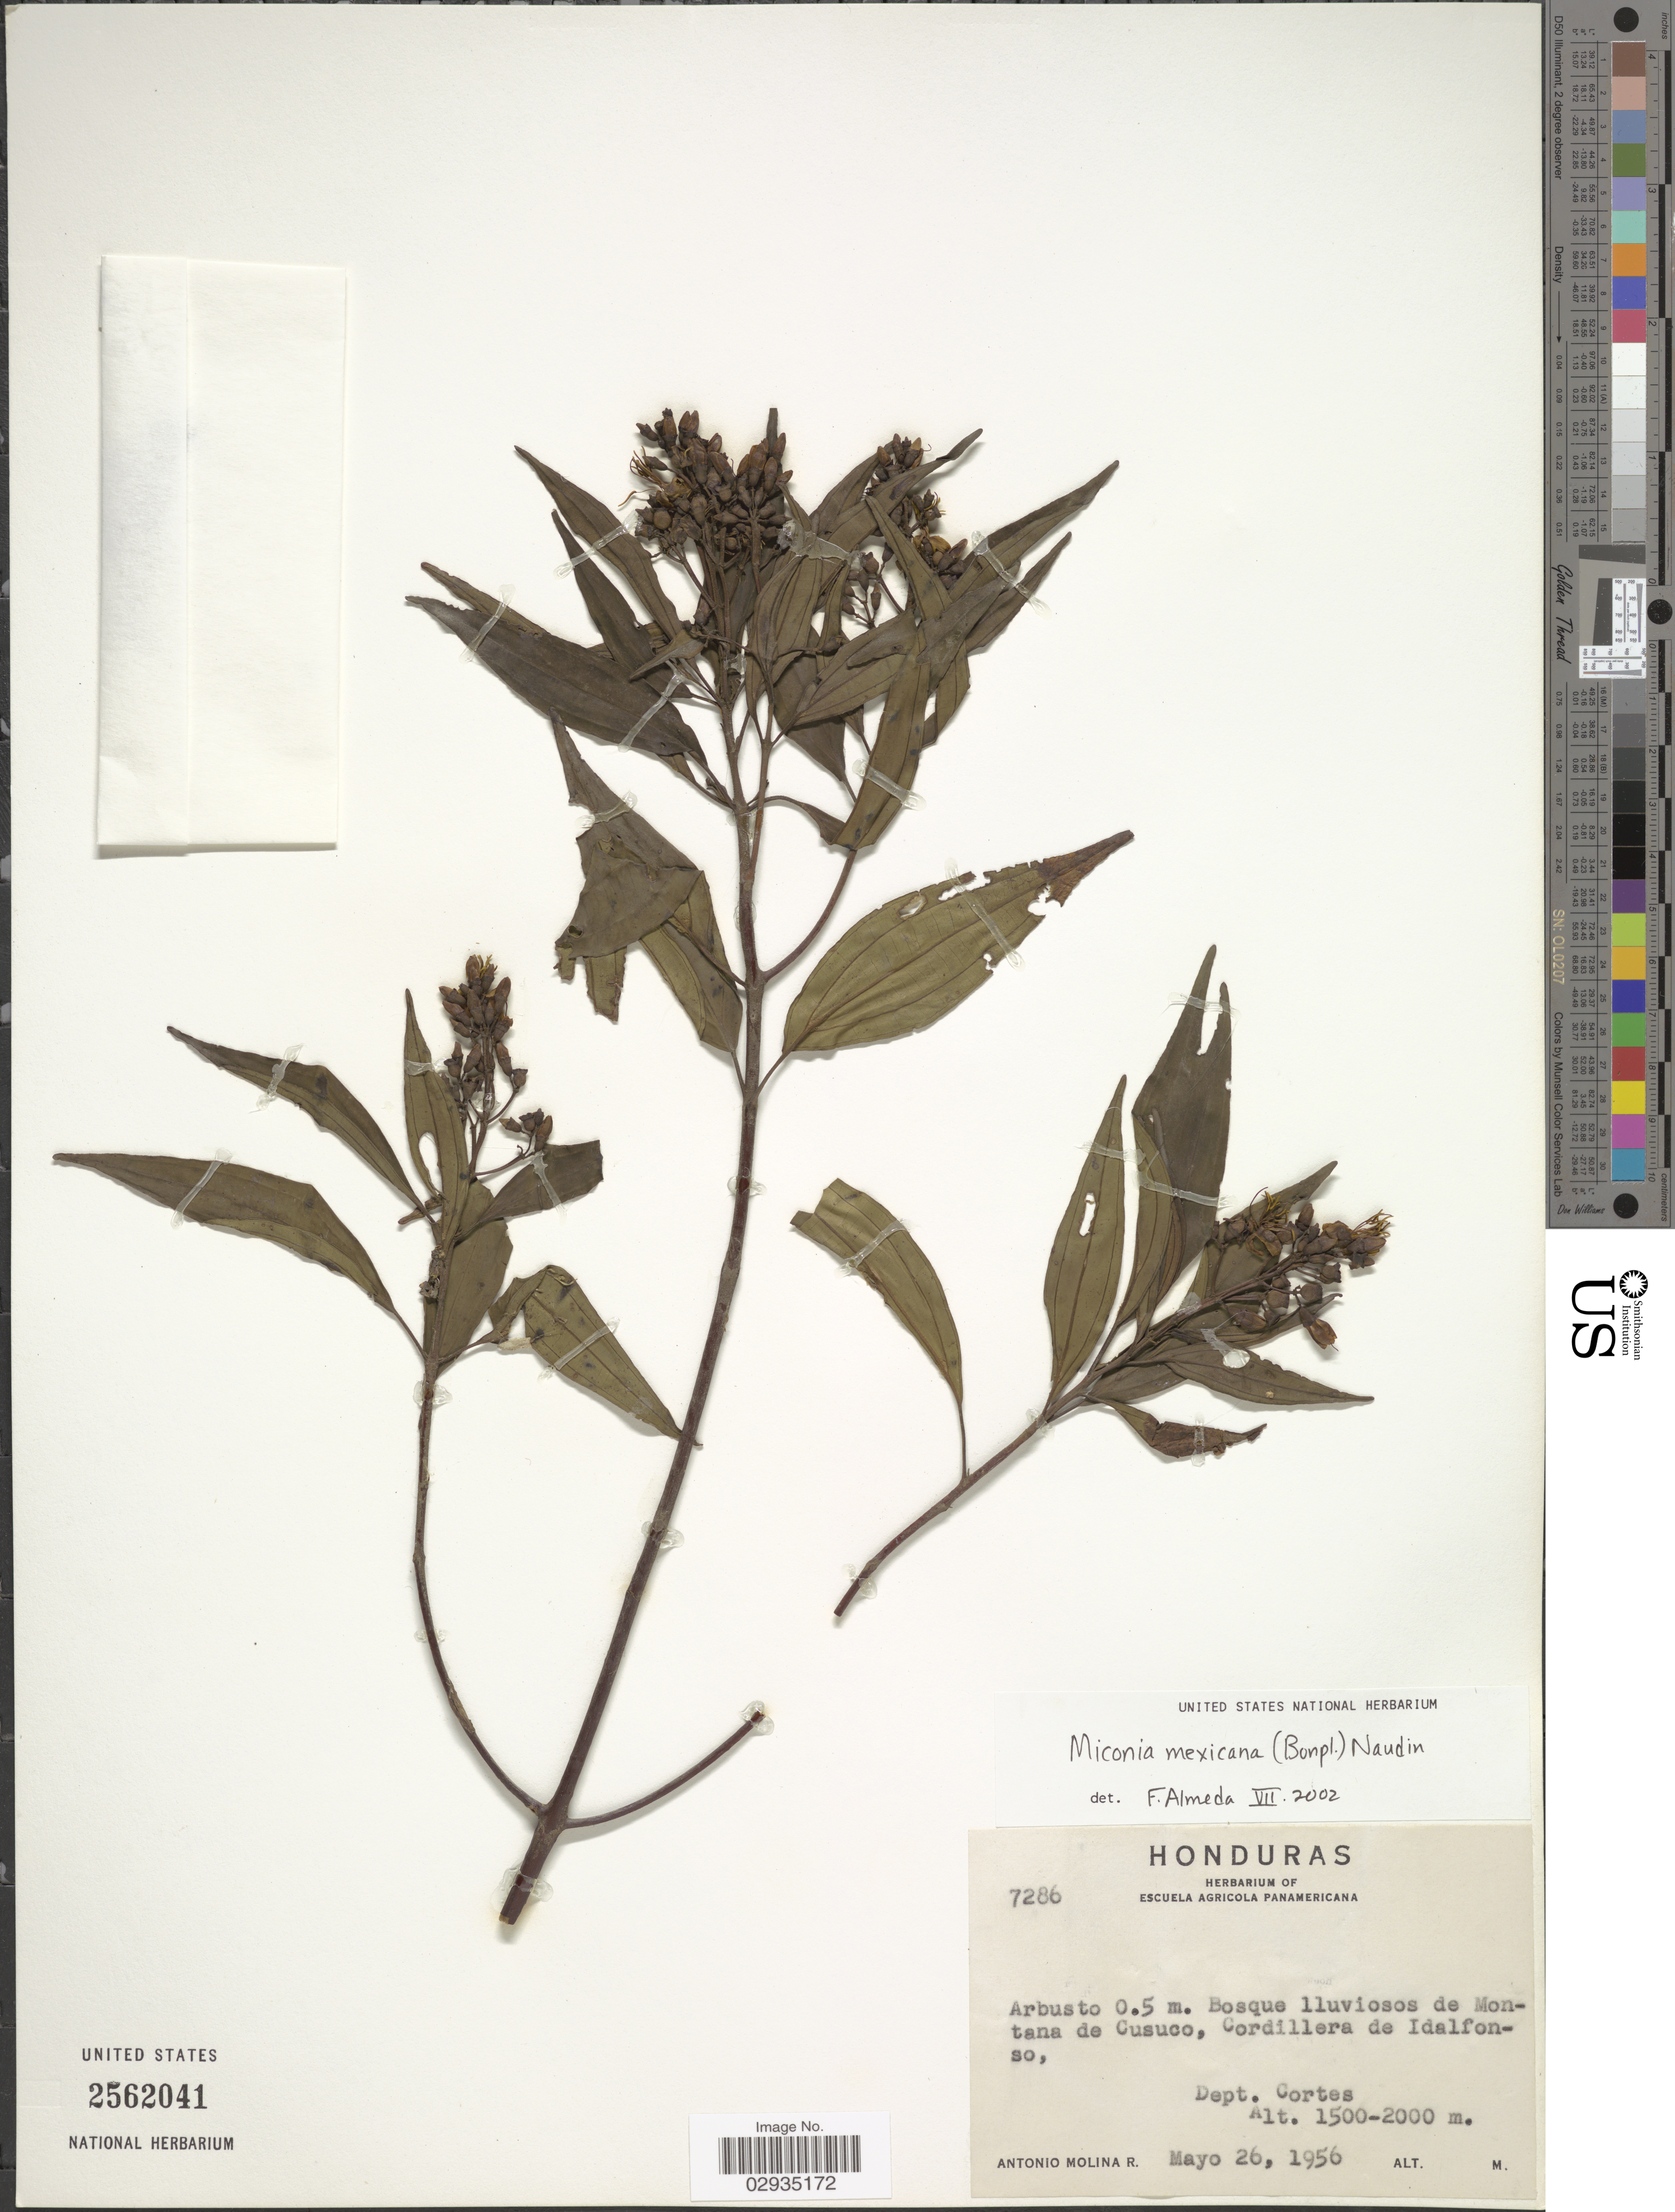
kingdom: Plantae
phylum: Tracheophyta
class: Magnoliopsida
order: Myrtales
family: Melastomataceae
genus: Miconia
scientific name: Miconia mexicana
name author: (Bonpl.) Naudin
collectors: A. Molina R.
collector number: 7286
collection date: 1956-05-26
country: Honduras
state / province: Cortés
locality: Bosque Iluviosos de Montana de Cusuco, Cordillera de Idalfonso, Dept. Cortes.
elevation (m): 1500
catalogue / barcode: US 2562041